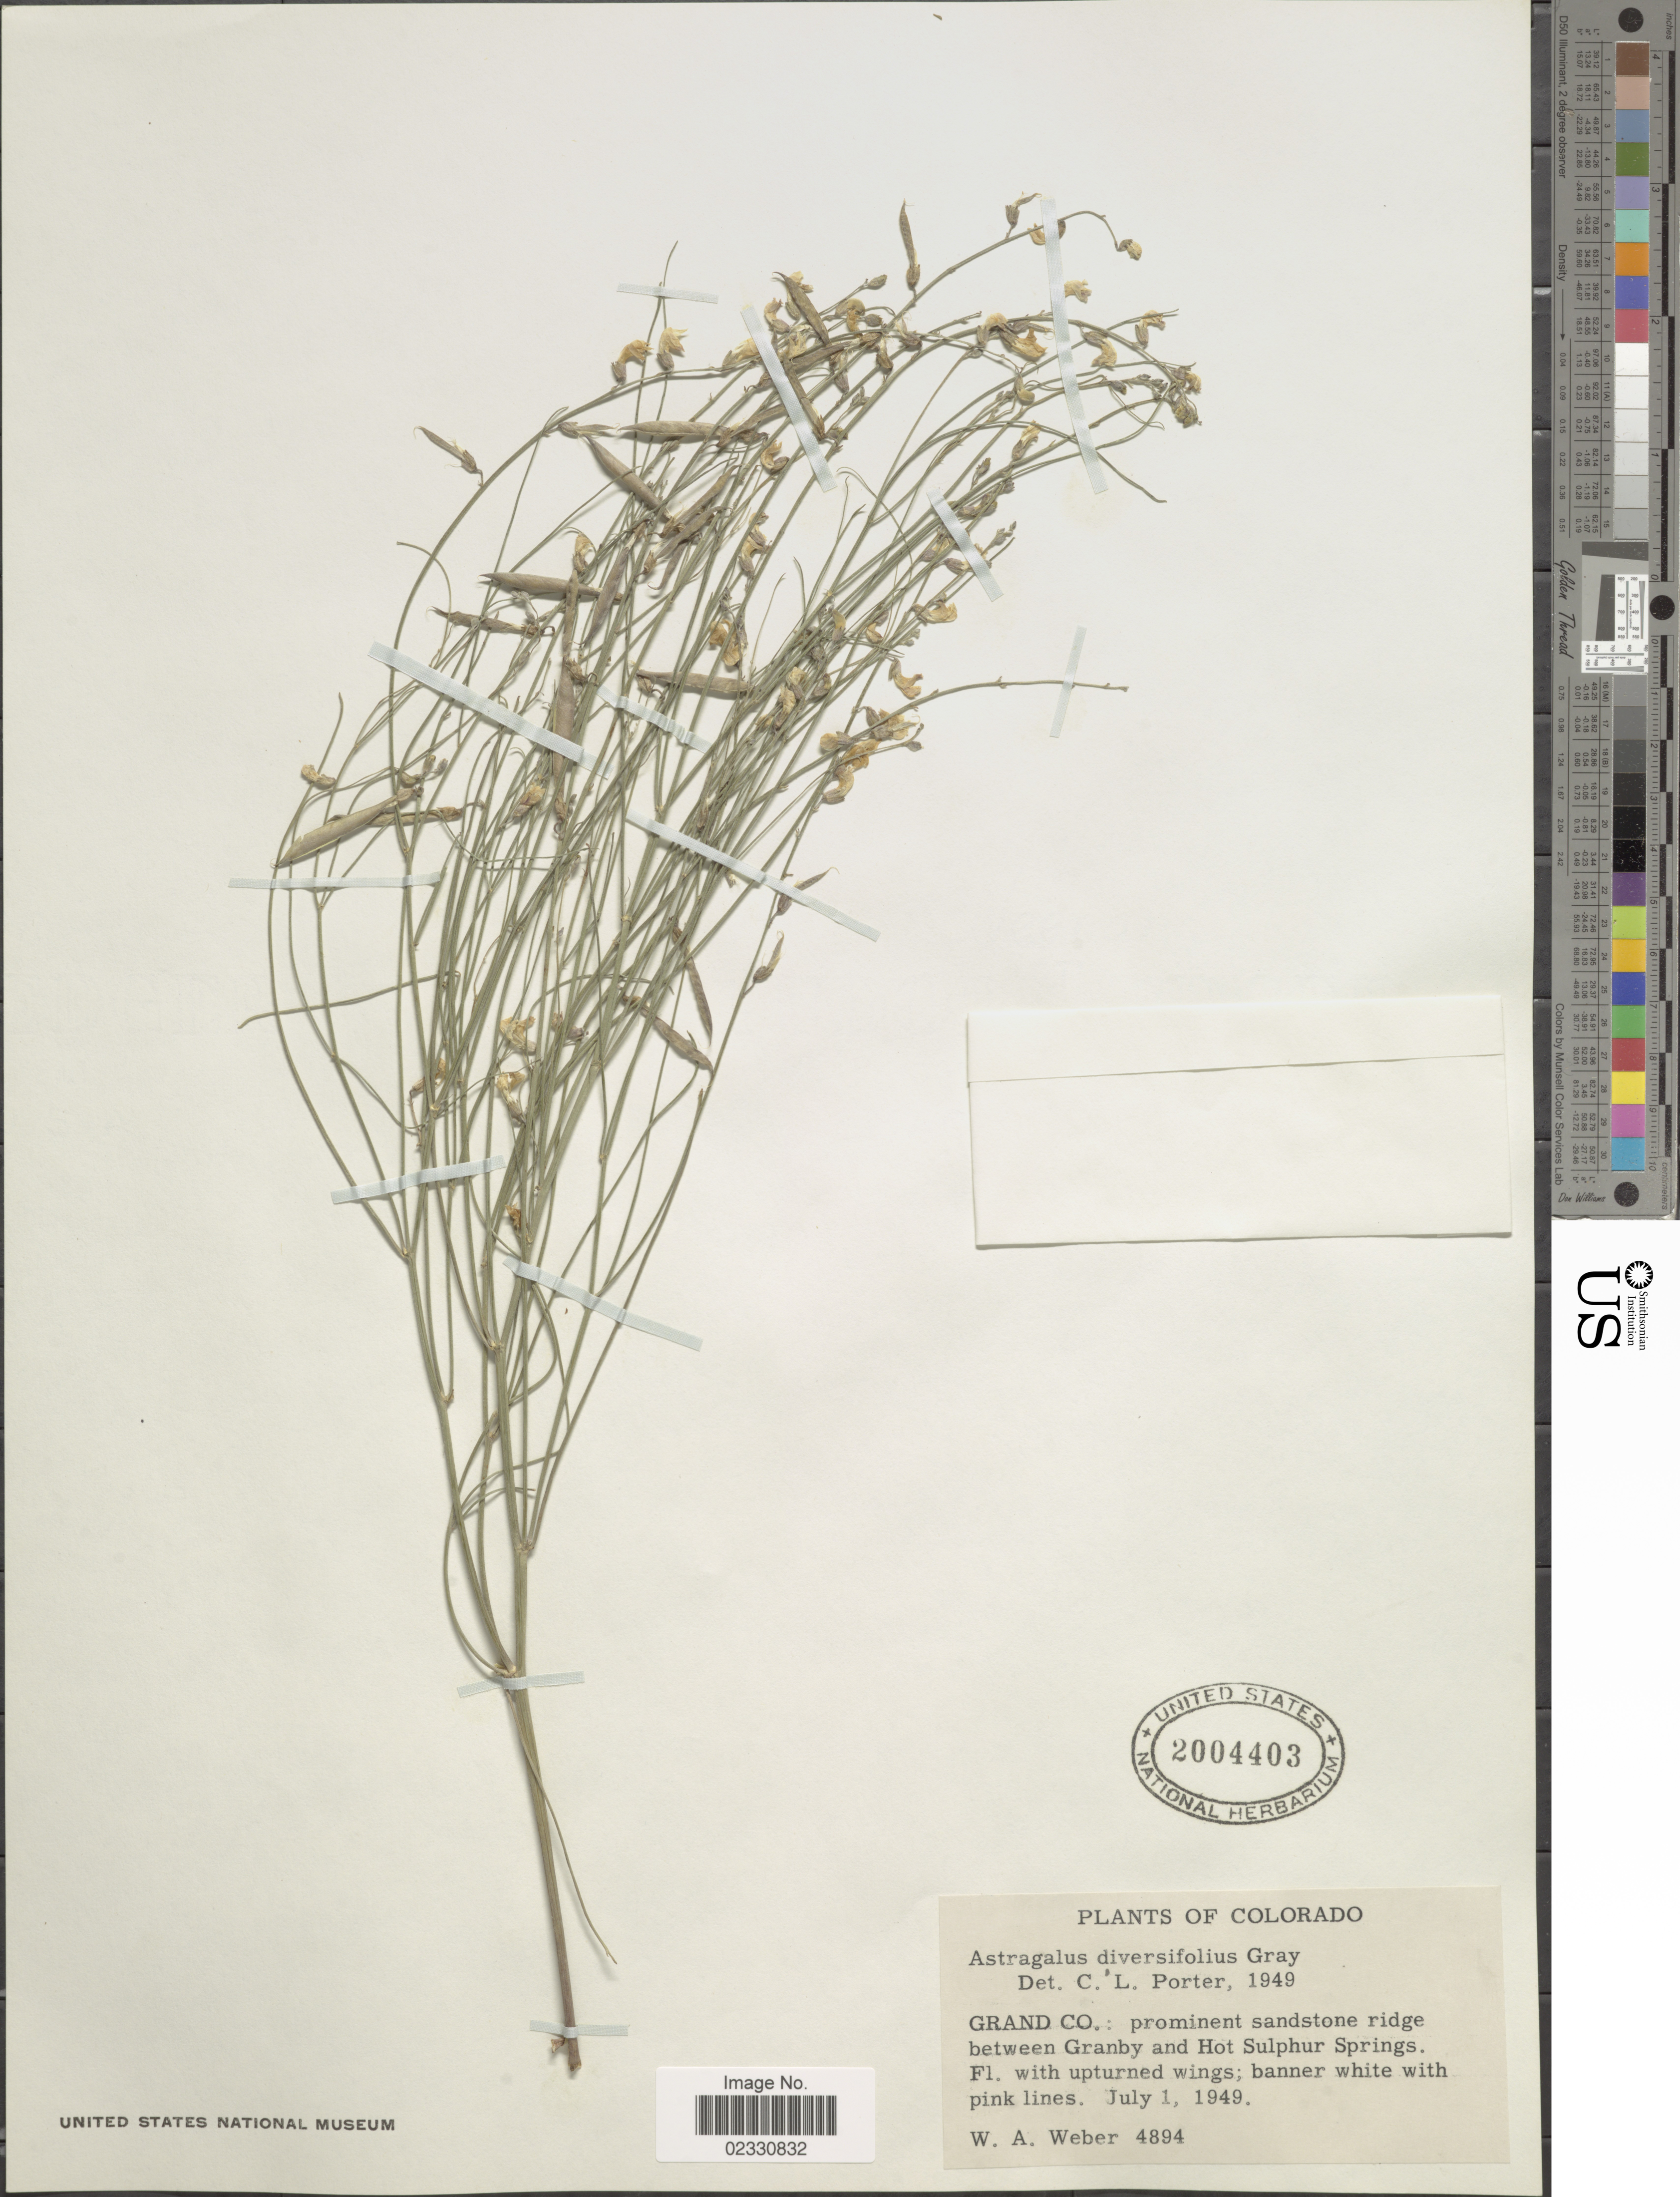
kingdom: Plantae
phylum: Tracheophyta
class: Magnoliopsida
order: Fabales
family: Fabaceae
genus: Astragalus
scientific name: Astragalus diversifolius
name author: A. Gray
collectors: W. A. Weber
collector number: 4894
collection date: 1949-07-01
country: United States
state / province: Colorado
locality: Grand Co.: prominent sandstone ridge between Granby and Hot Sulphur Springs.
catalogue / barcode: US 2004403